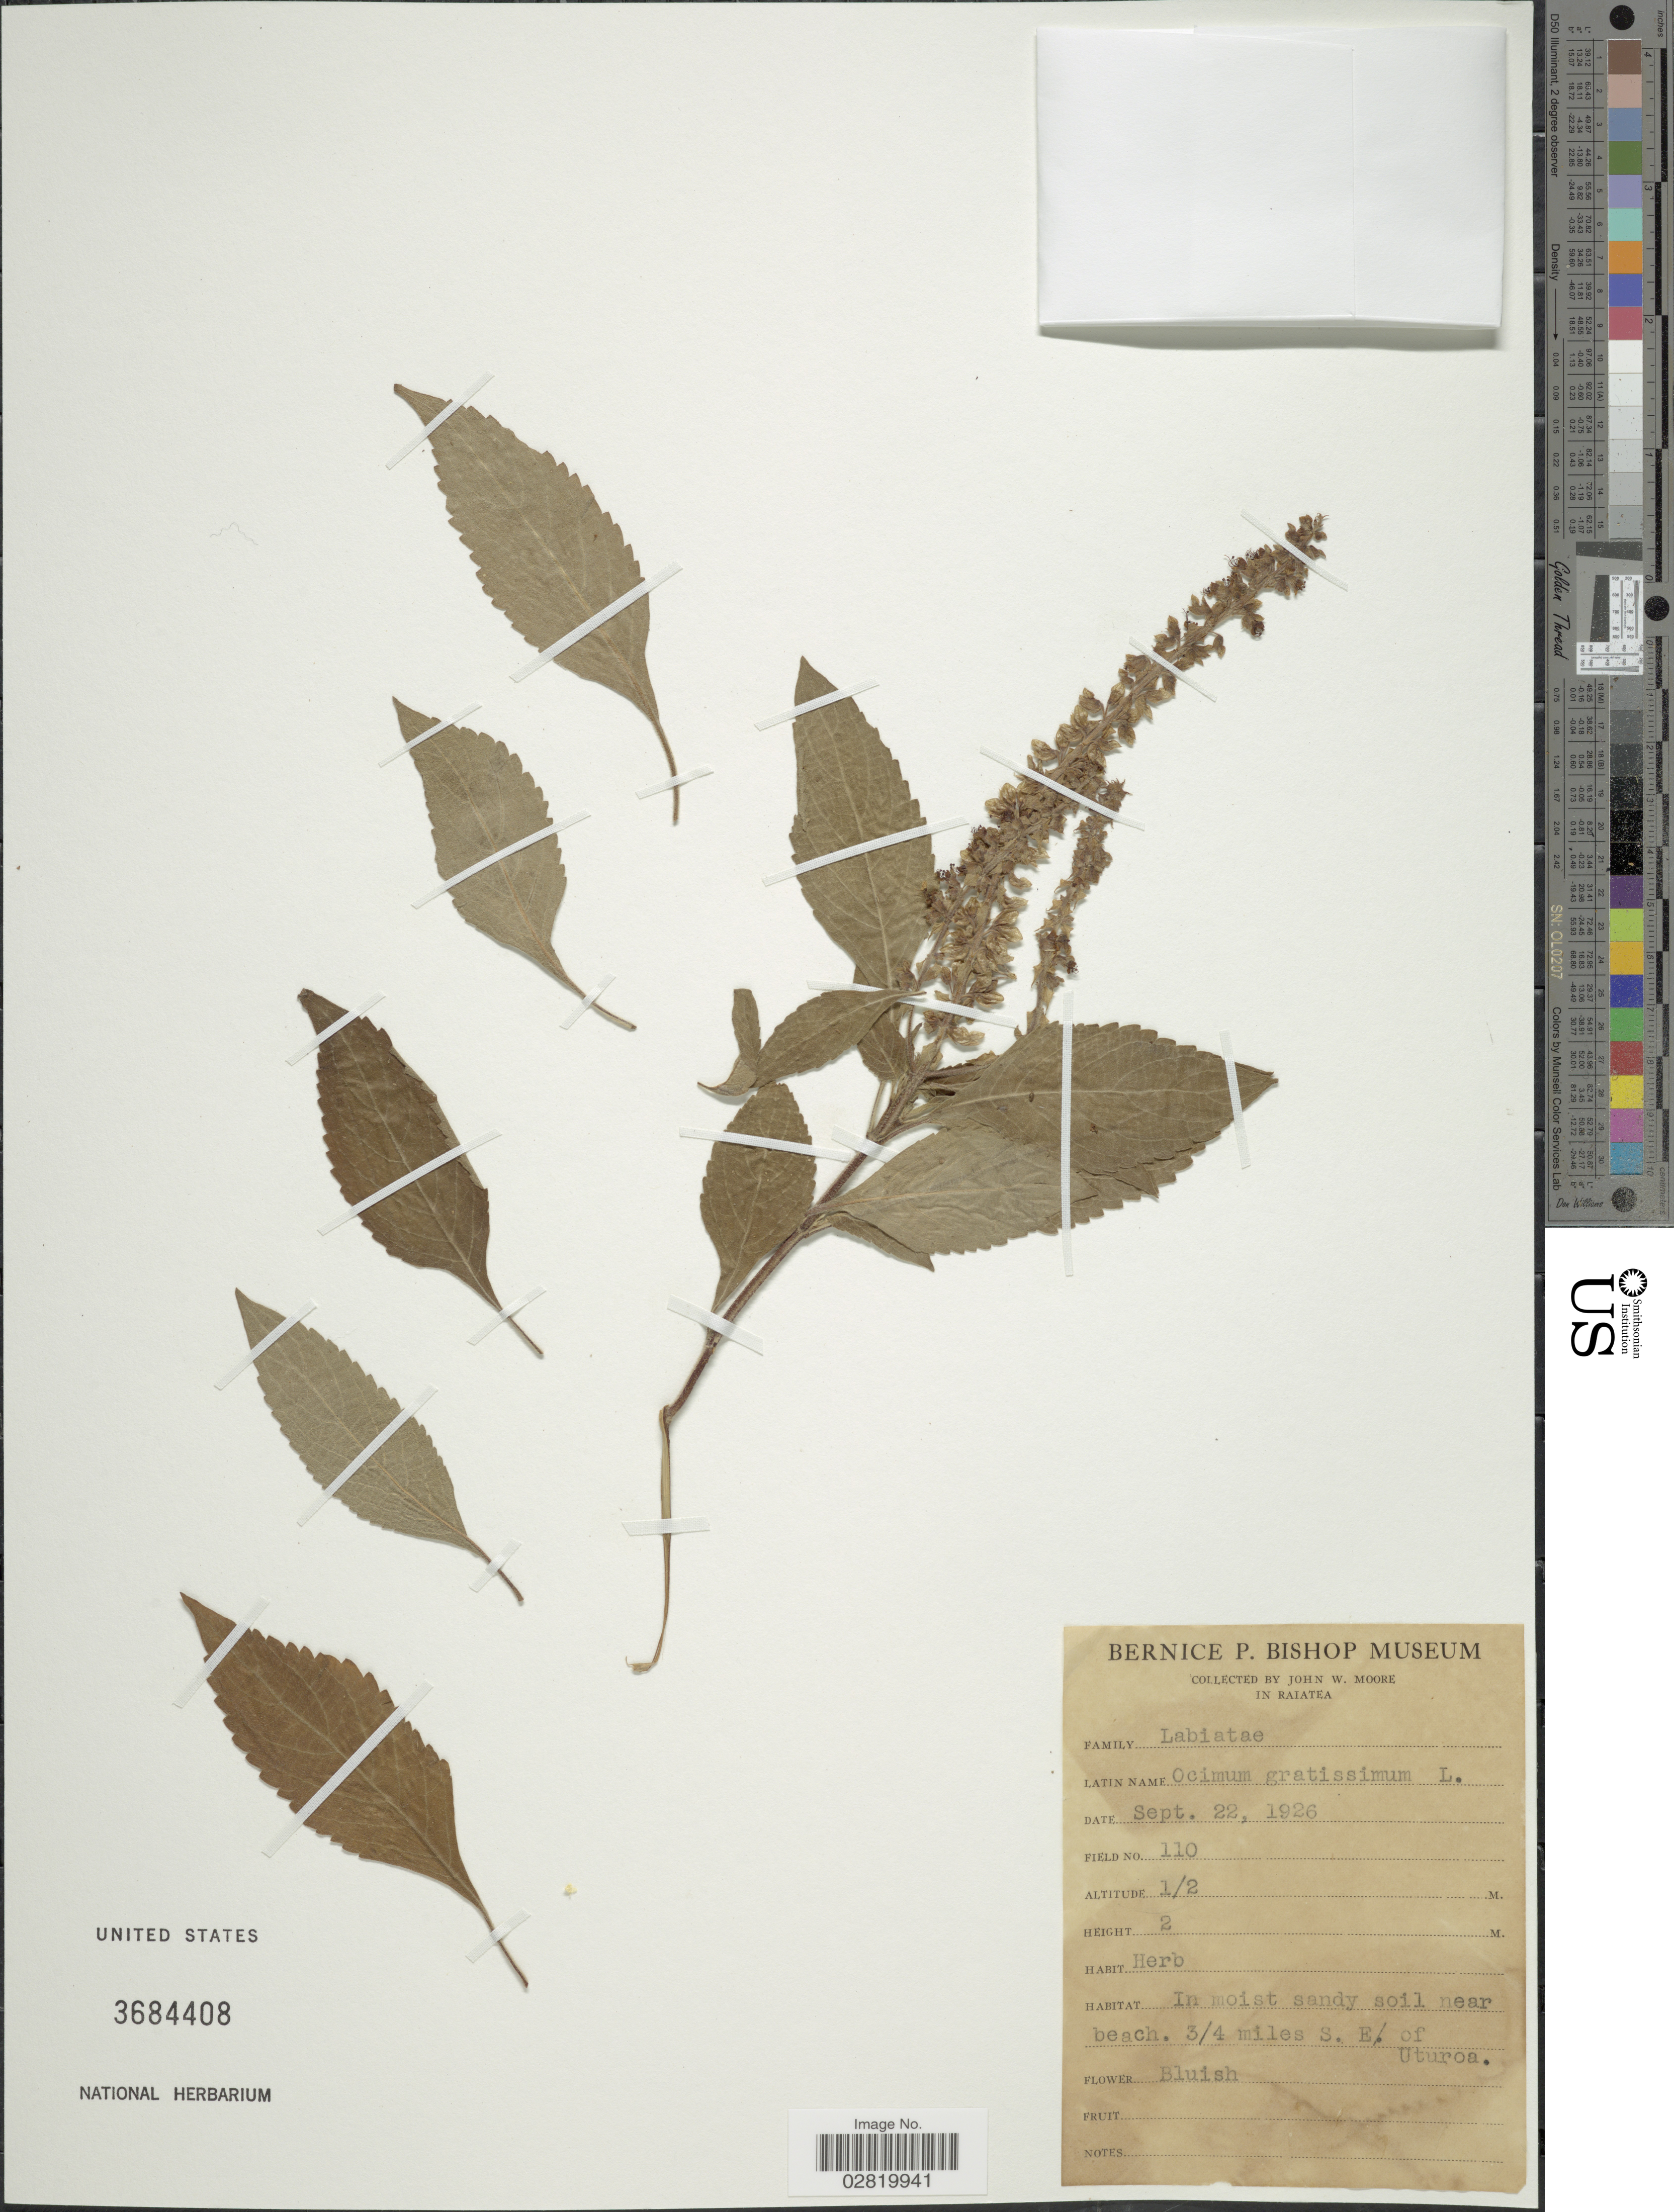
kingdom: Plantae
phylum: Tracheophyta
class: Magnoliopsida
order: Lamiales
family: Lamiaceae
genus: Ocimum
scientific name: Ocimum gratissimum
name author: L.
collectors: J. Moore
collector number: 110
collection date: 1926-09-22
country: French Polynesia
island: Raiatea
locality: Raiatea, near beach. 3/4 miles S.E. of Uturoa.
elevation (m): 0.5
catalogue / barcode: US 3684408